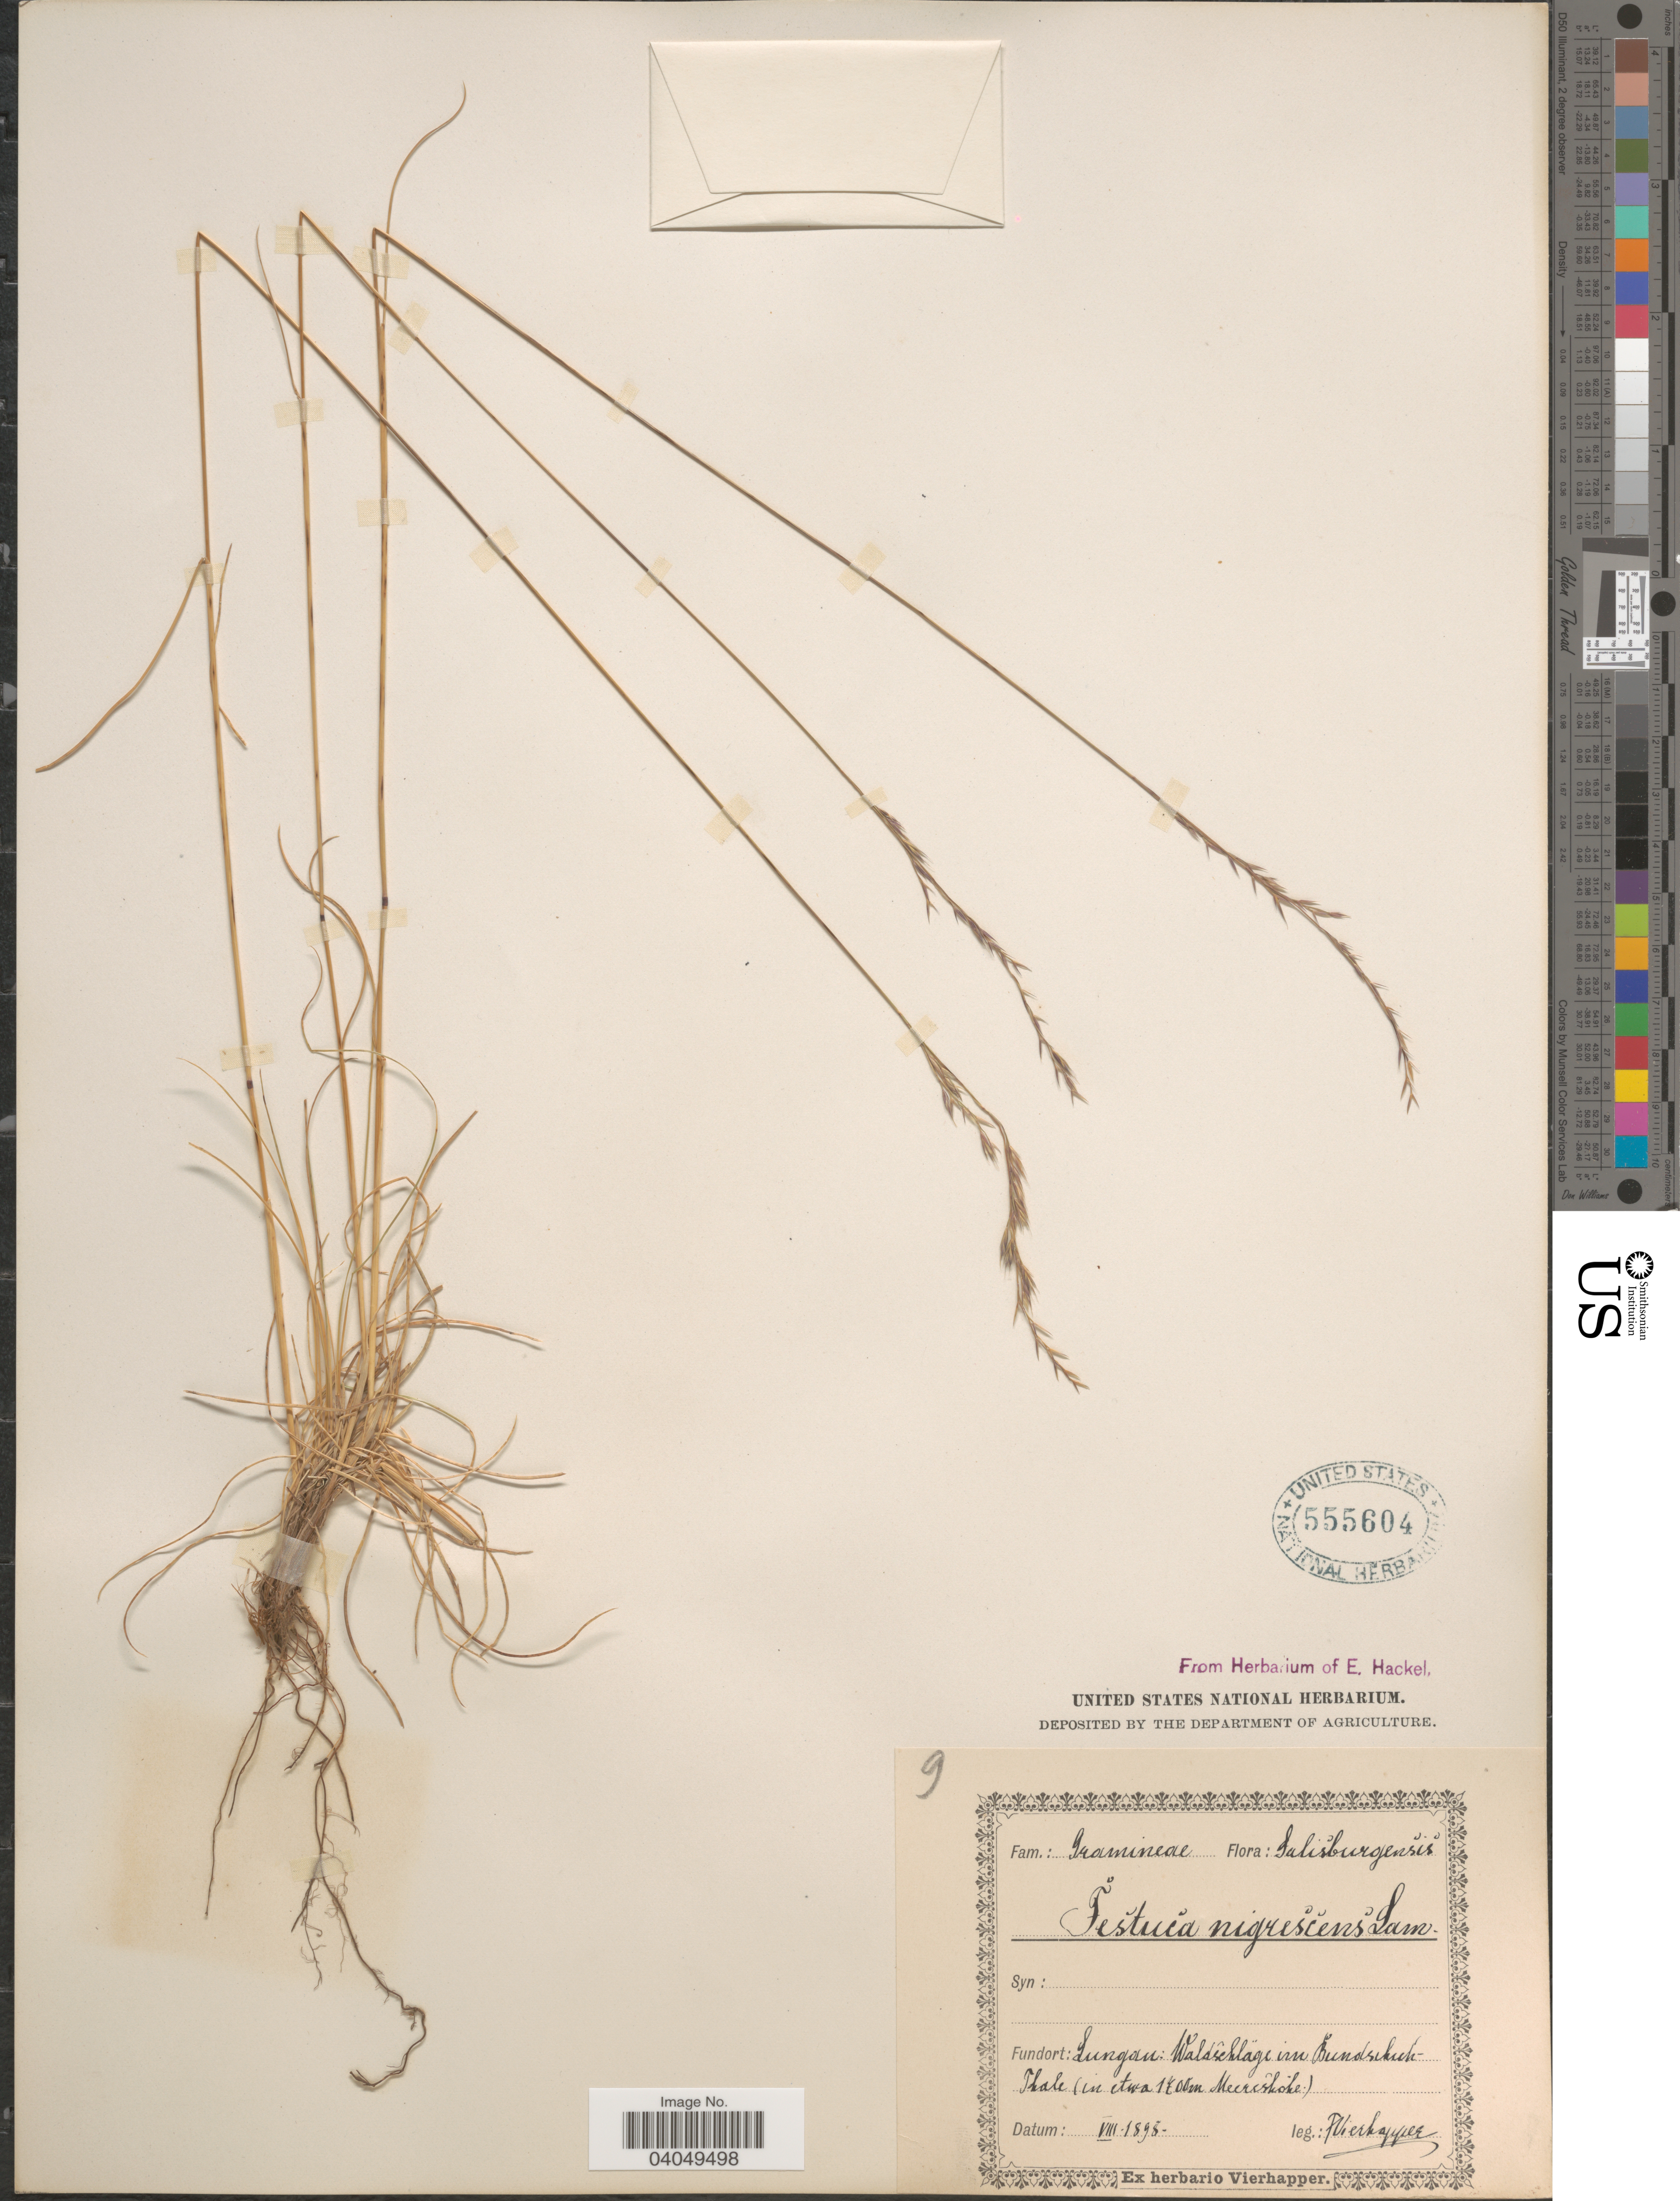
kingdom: Plantae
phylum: Tracheophyta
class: Liliopsida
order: Poales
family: Poaceae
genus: Festuca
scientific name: Festuca nigrescens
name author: Lam.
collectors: F. Vierhapper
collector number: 9?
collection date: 1898-08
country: Austria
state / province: Salzburg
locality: Salisburgensis. Fundort: Lungau: Waldesklage im Bundschuch-Thale. [interpreted]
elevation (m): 1700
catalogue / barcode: US 555604